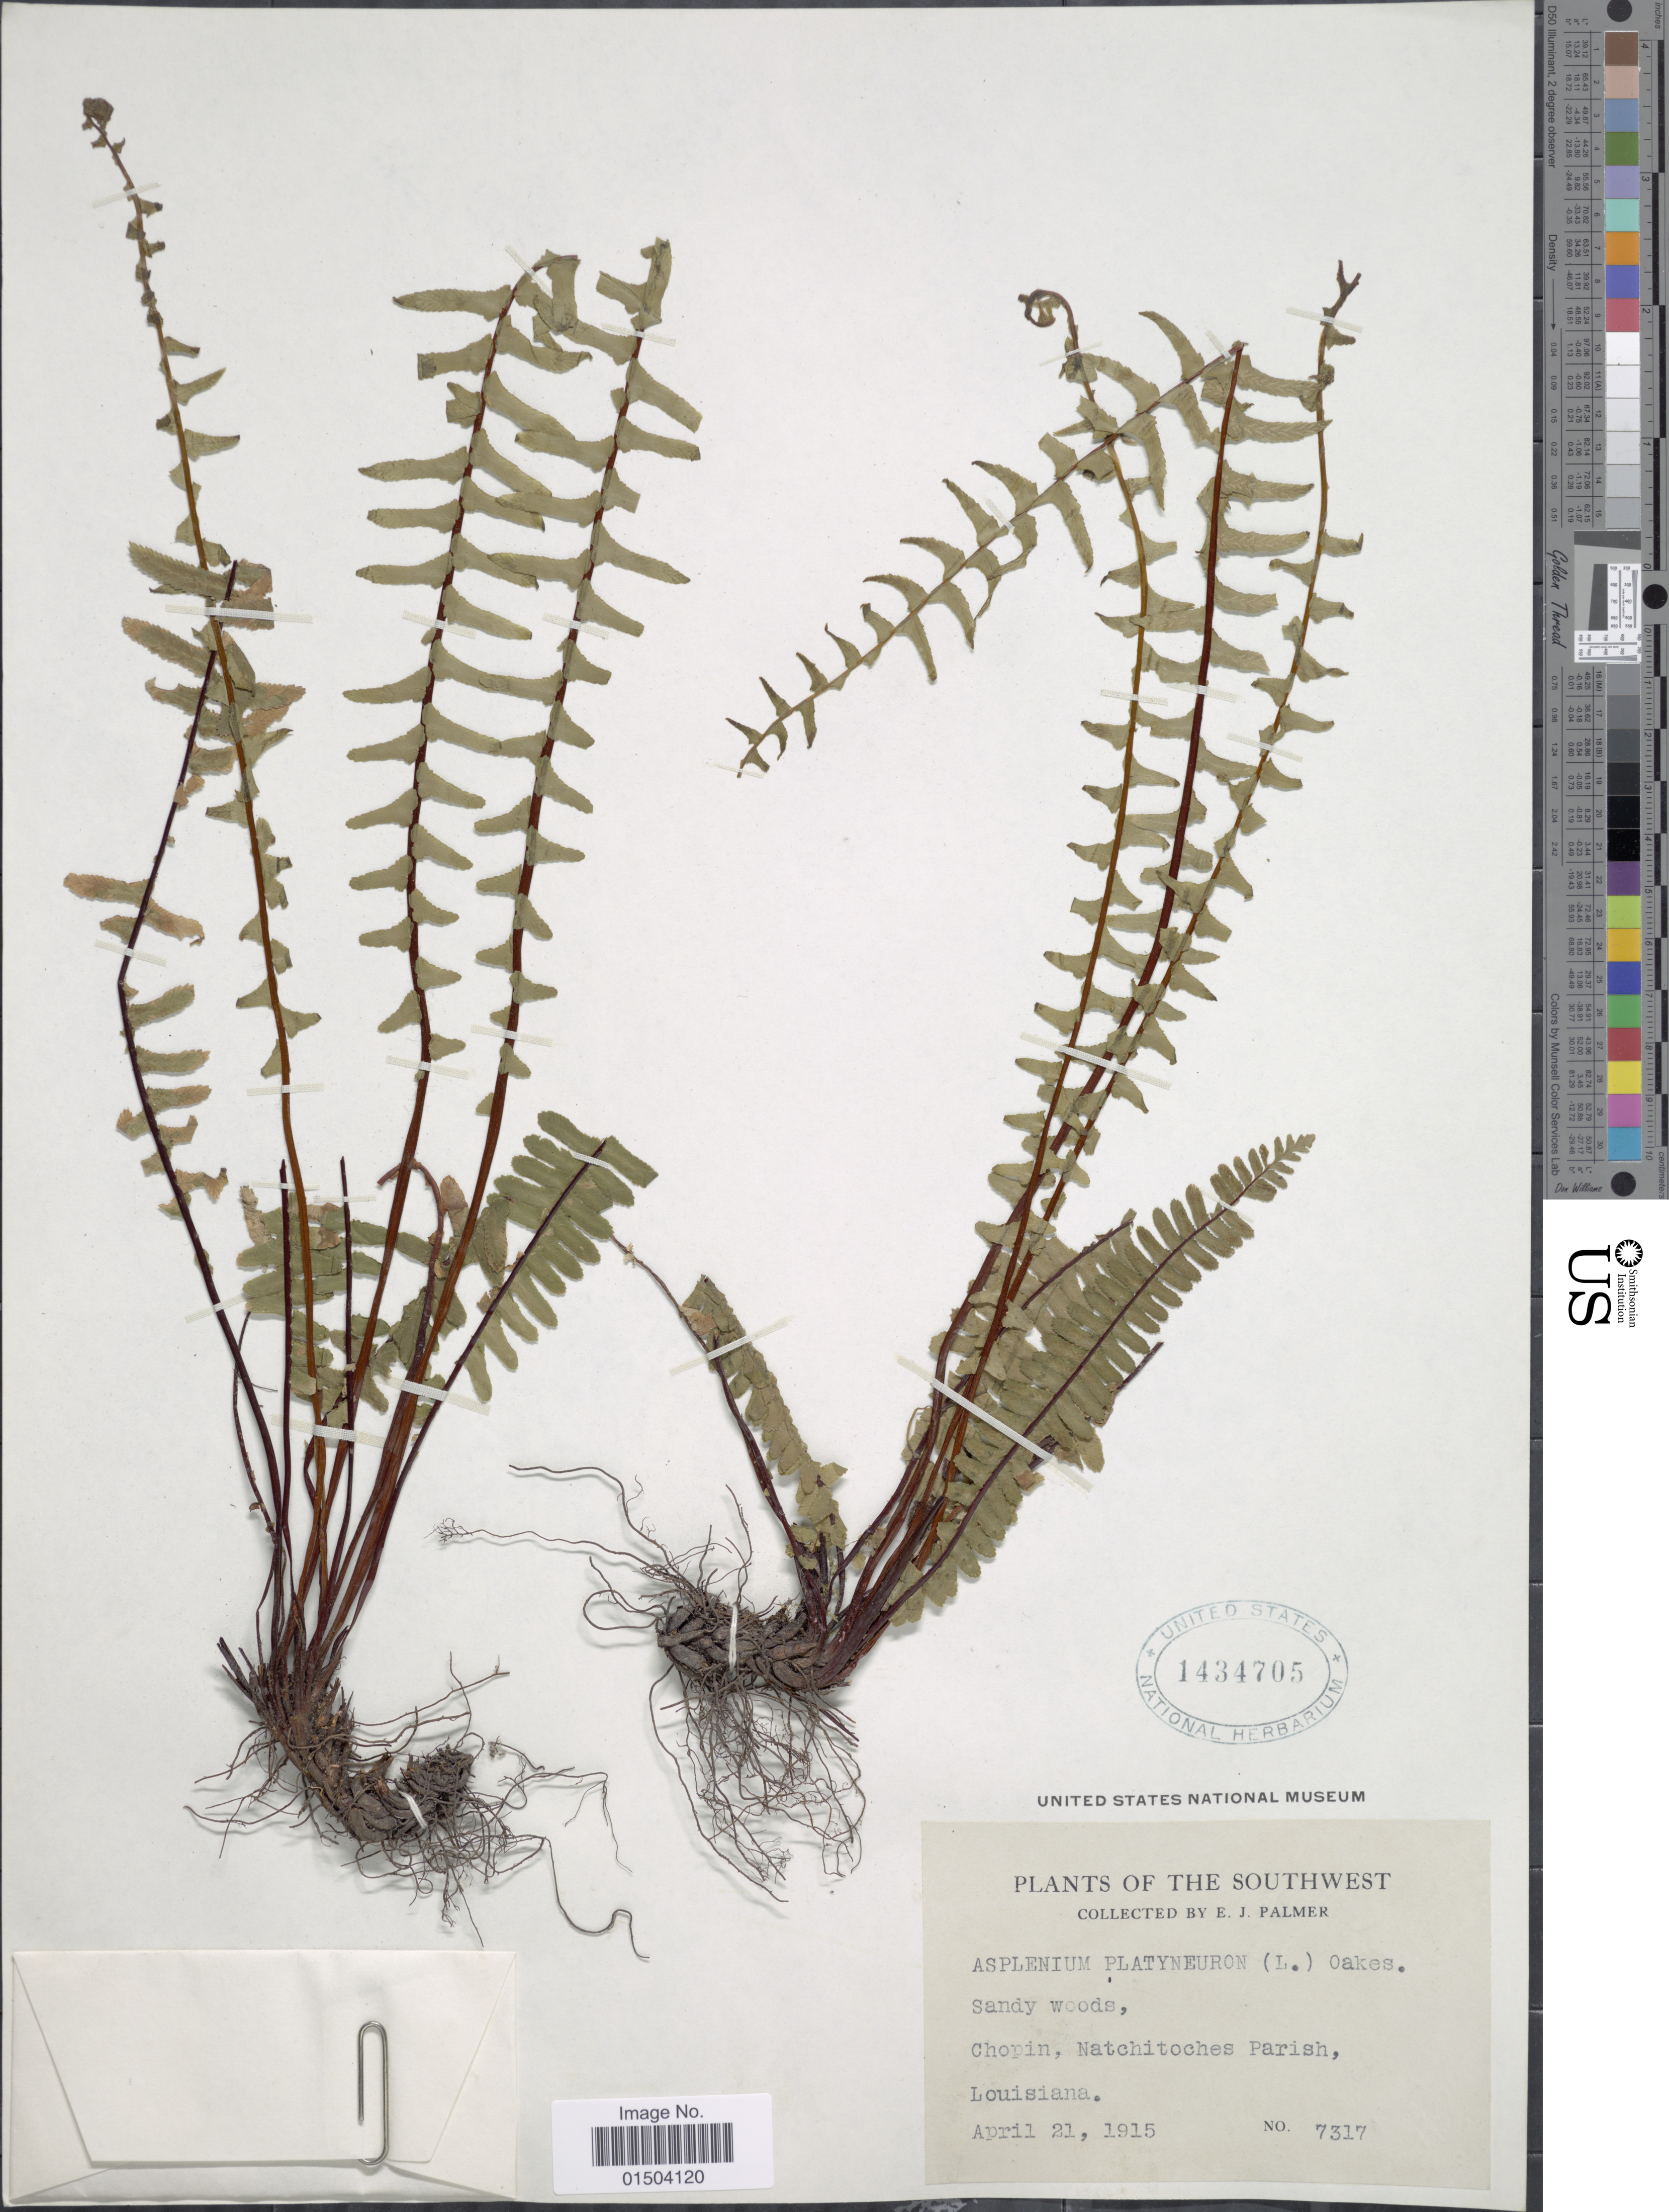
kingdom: Plantae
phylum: Tracheophyta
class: Polypodiopsida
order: Polypodiales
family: Aspleniaceae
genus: Asplenium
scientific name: Asplenium platyneuron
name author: (L.) Britton, Stearns & Poggenb.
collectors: E. J. Palmer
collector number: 7317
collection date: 1915-04-21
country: United States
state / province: Louisiana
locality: Southwest. Chopin, Natchitoches Parish.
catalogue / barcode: US 1434705